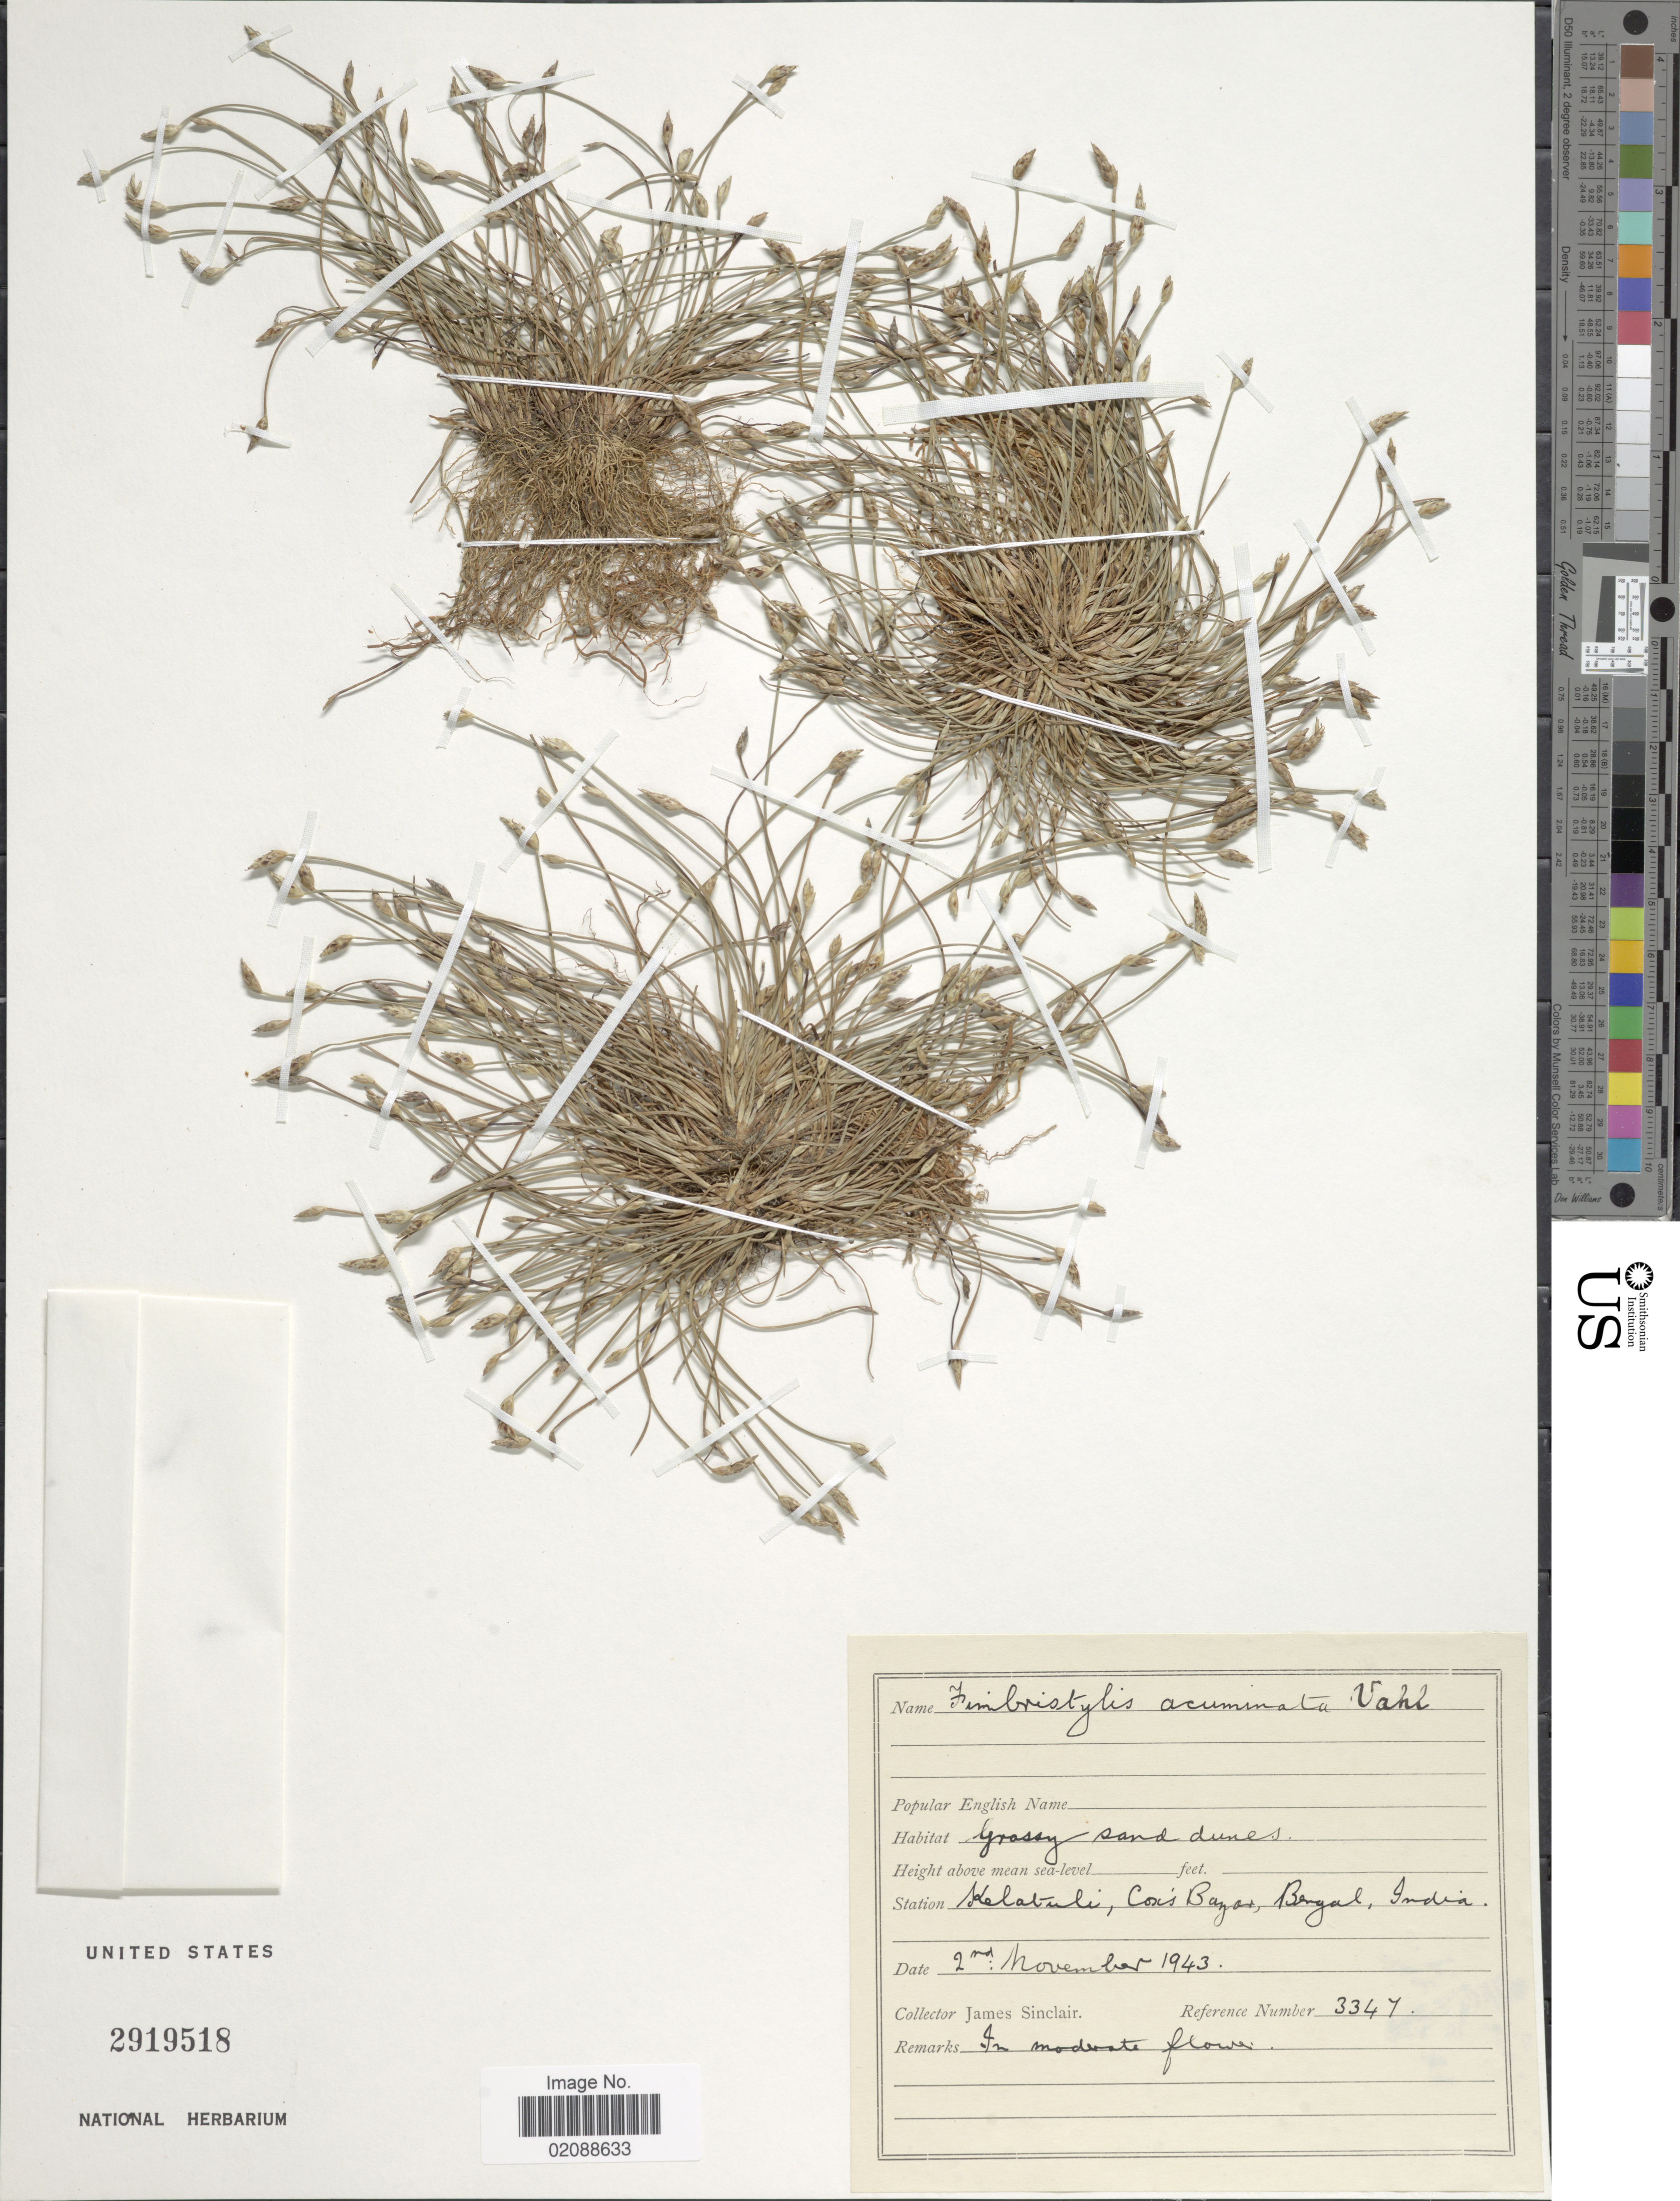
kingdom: Plantae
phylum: Tracheophyta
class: Liliopsida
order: Poales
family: Cyperaceae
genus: Fimbristylis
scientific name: Fimbristylis acuminata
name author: Vahl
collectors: J. Sinclair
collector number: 3347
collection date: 1943-11-02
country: Bangladesh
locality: Kelatuli, Cox's Bazar, Bengal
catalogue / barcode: US 2919518